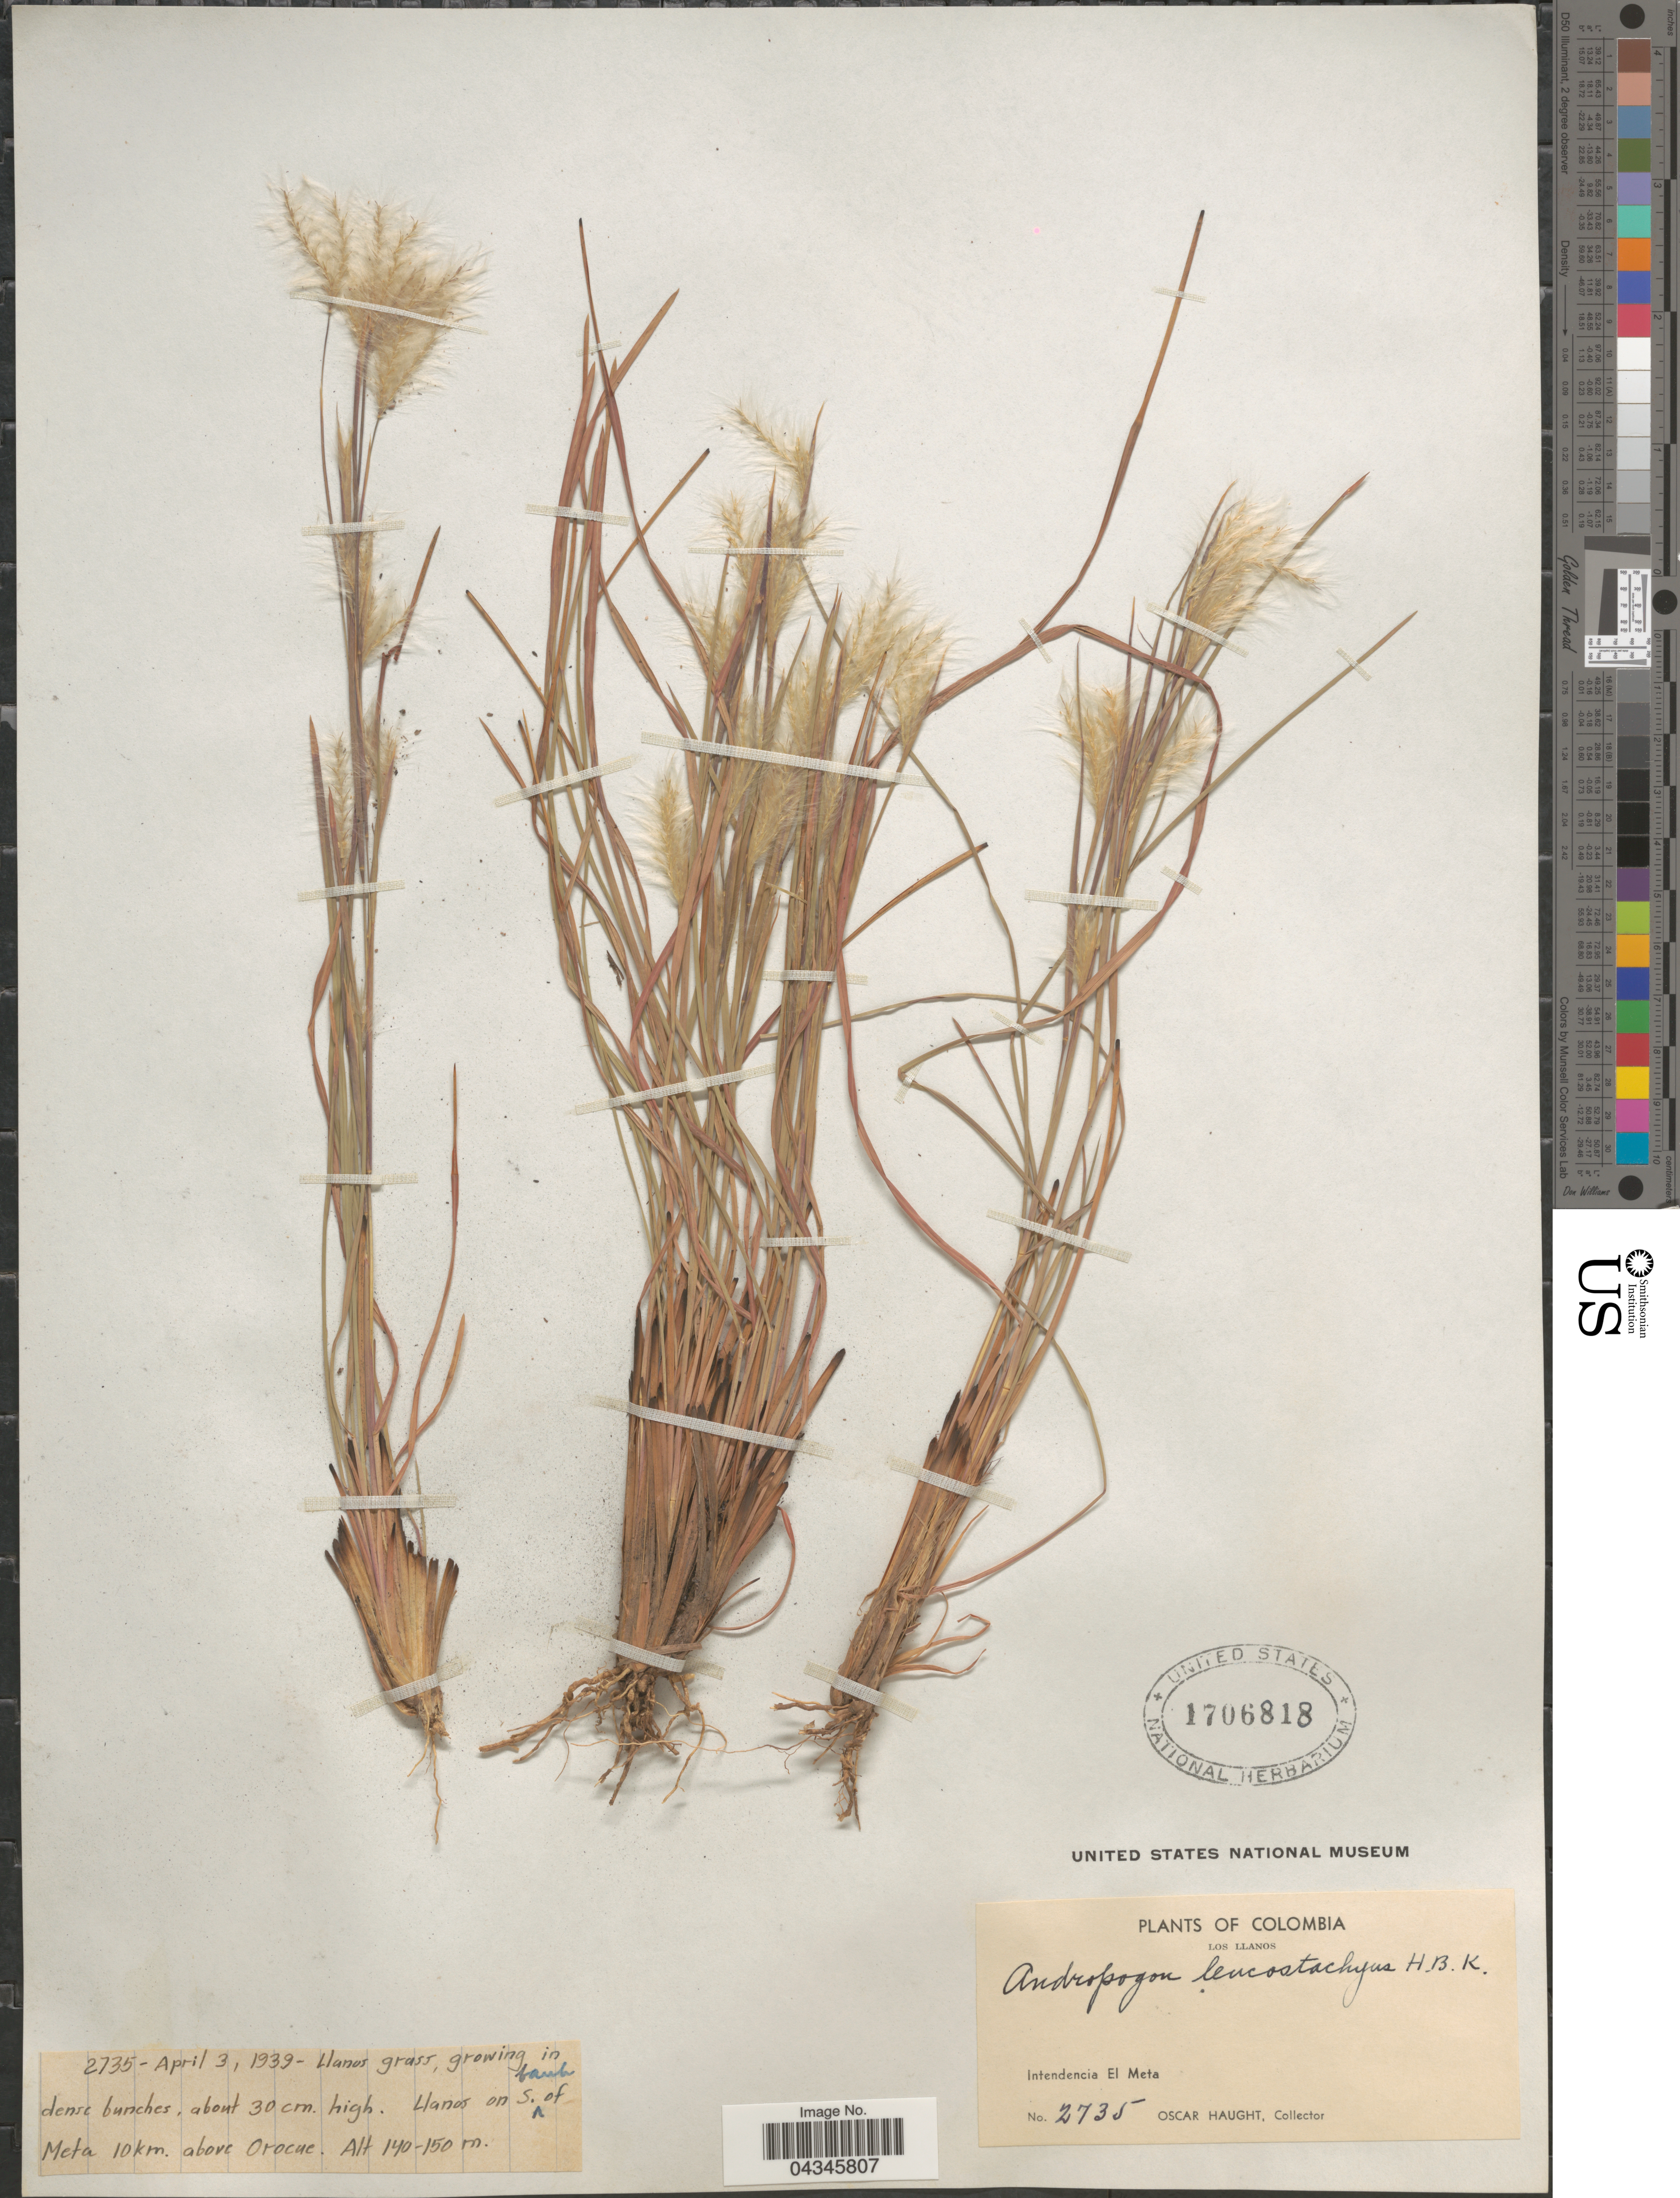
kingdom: Plantae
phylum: Tracheophyta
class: Liliopsida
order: Poales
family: Poaceae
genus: Andropogon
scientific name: Andropogon leucostachyus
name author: Kunth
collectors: O. L. Haught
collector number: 2735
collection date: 1939-04-03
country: Colombia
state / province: Meta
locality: Los Llanos. Llanos on S. of Meta 10 km. above Orocue. Intendencia El Meta.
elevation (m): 140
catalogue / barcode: US 1706818